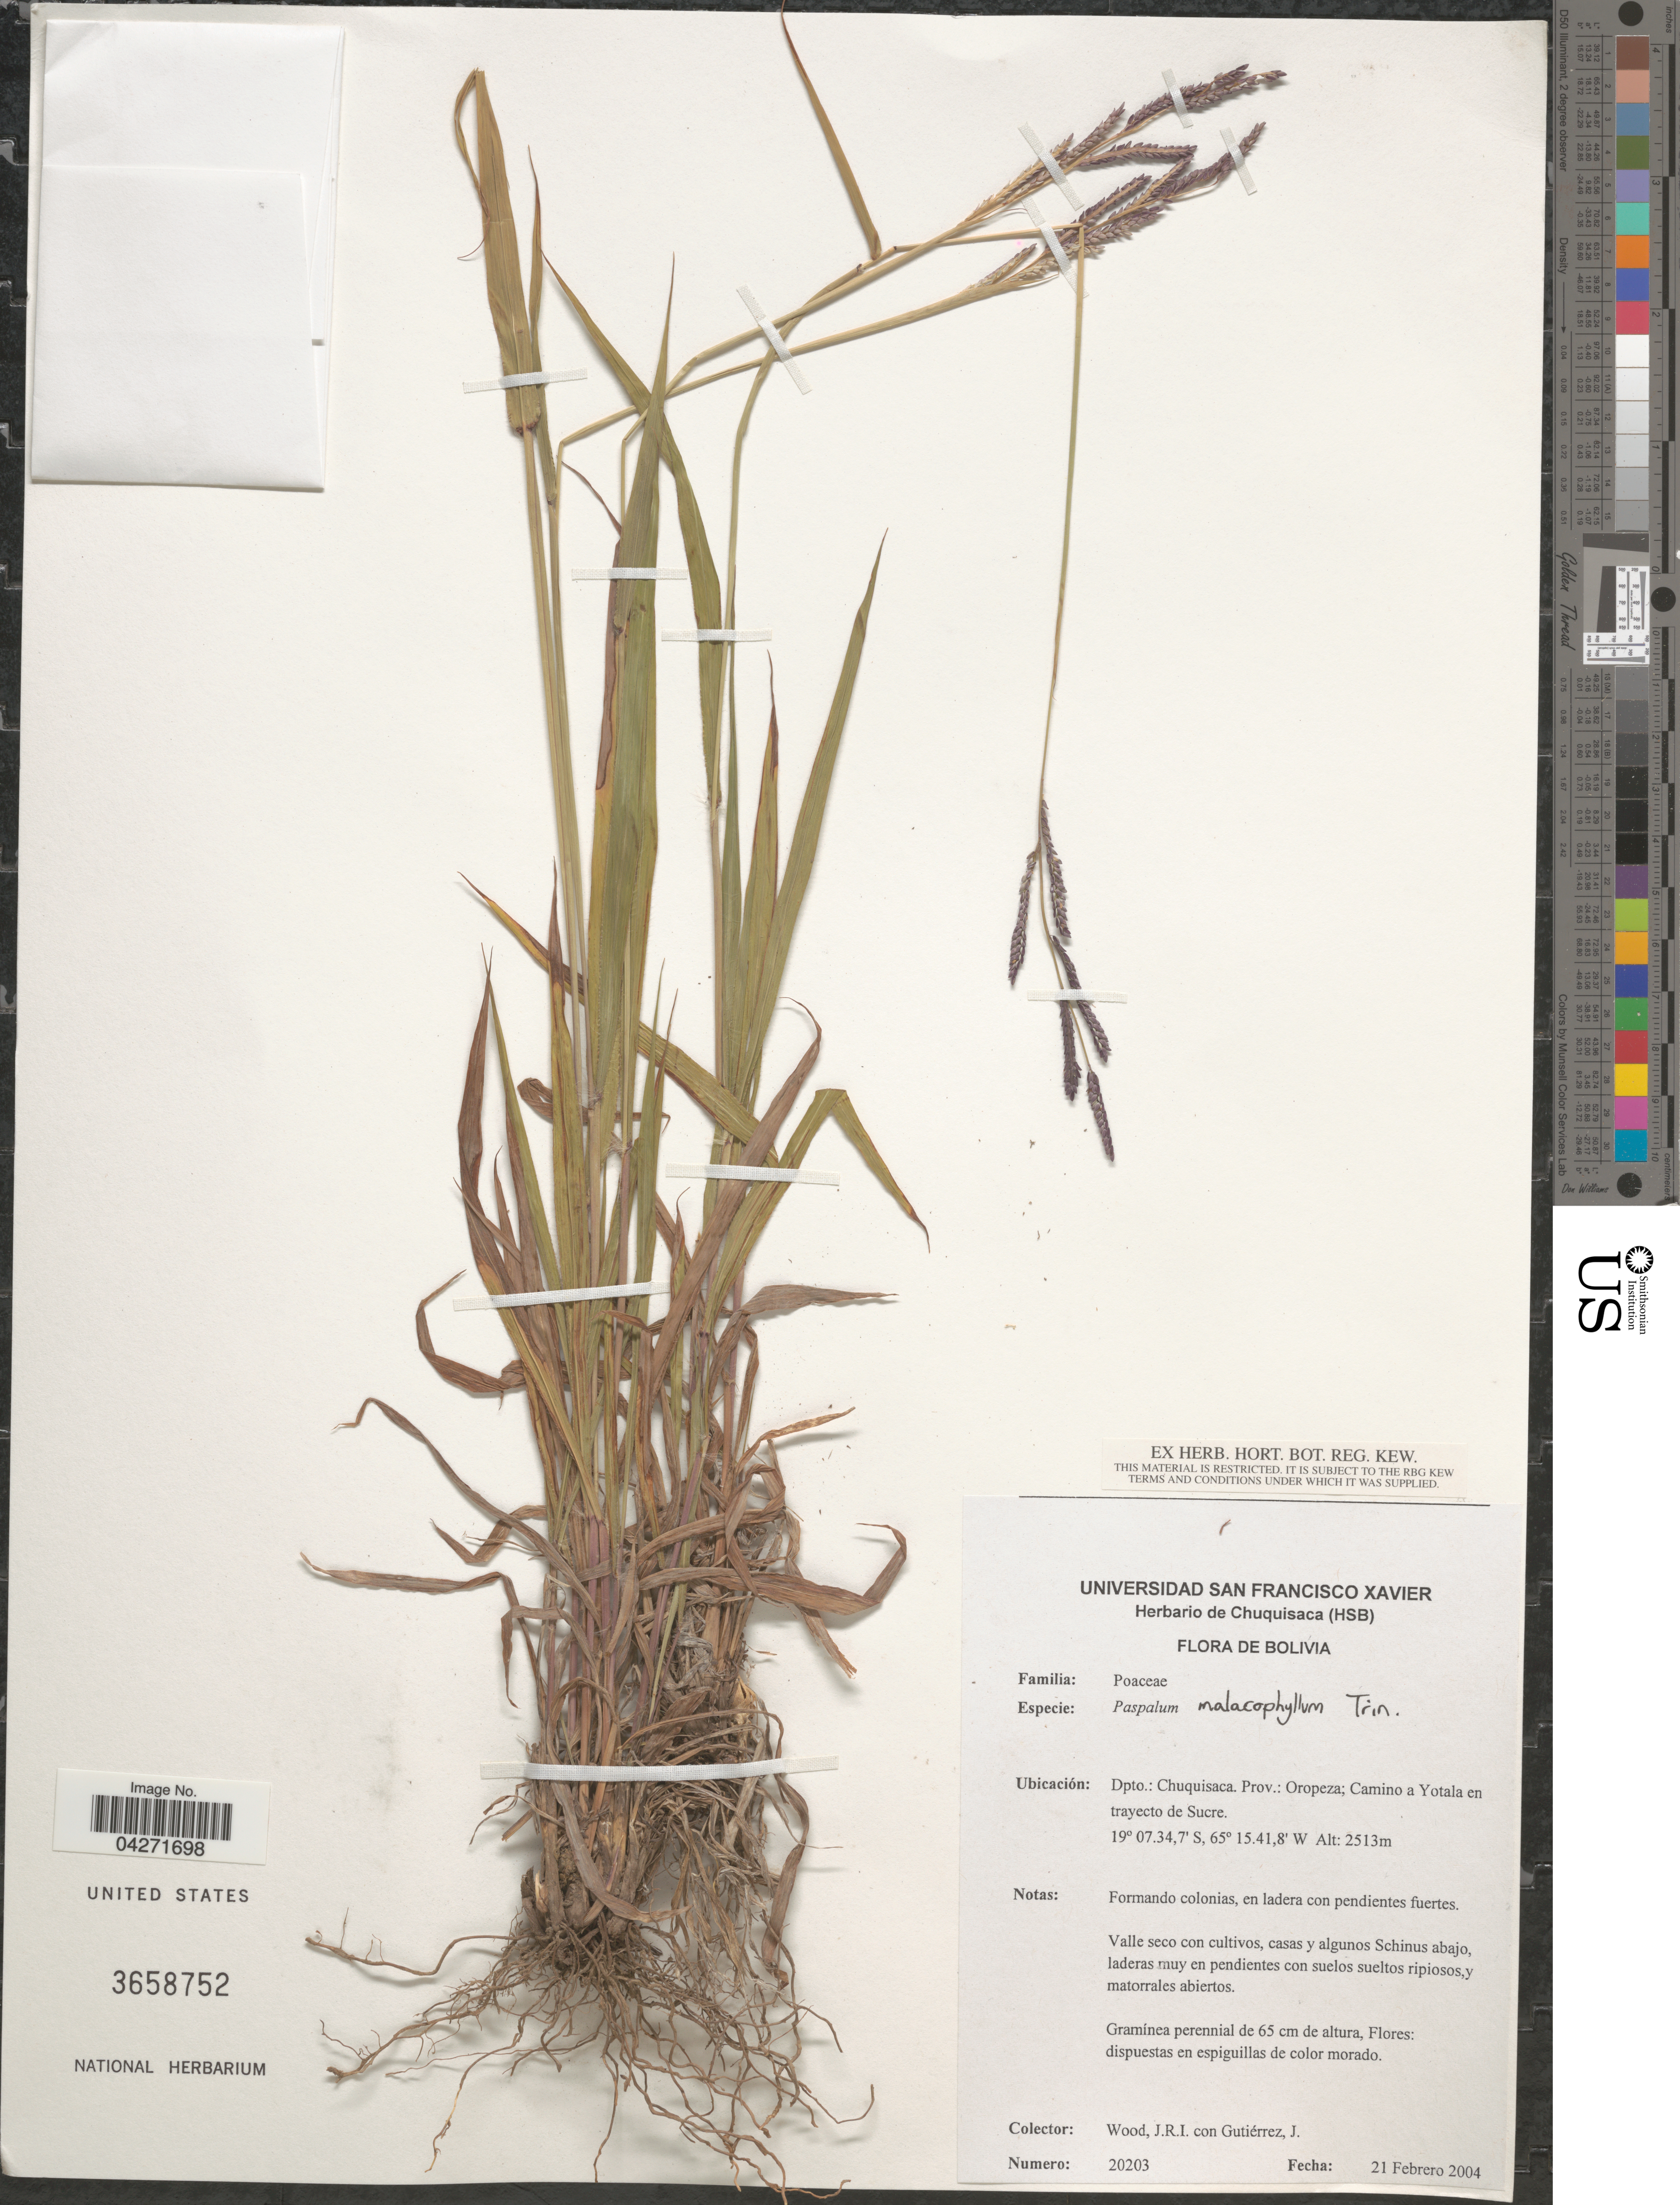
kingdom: Plantae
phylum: Tracheophyta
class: Liliopsida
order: Poales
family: Poaceae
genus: Paspalum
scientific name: Paspalum malacophyllum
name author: Trin.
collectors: J. R. I. Wood & J. Gutiérrez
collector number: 20203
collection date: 2004-02-21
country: Bolivia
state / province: Chuquisaca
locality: Dpto.: Chuquisaca. Prov.: Oropeza; Camino a Yotala en trayecto de Sucre.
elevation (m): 2513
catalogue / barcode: US 3658752